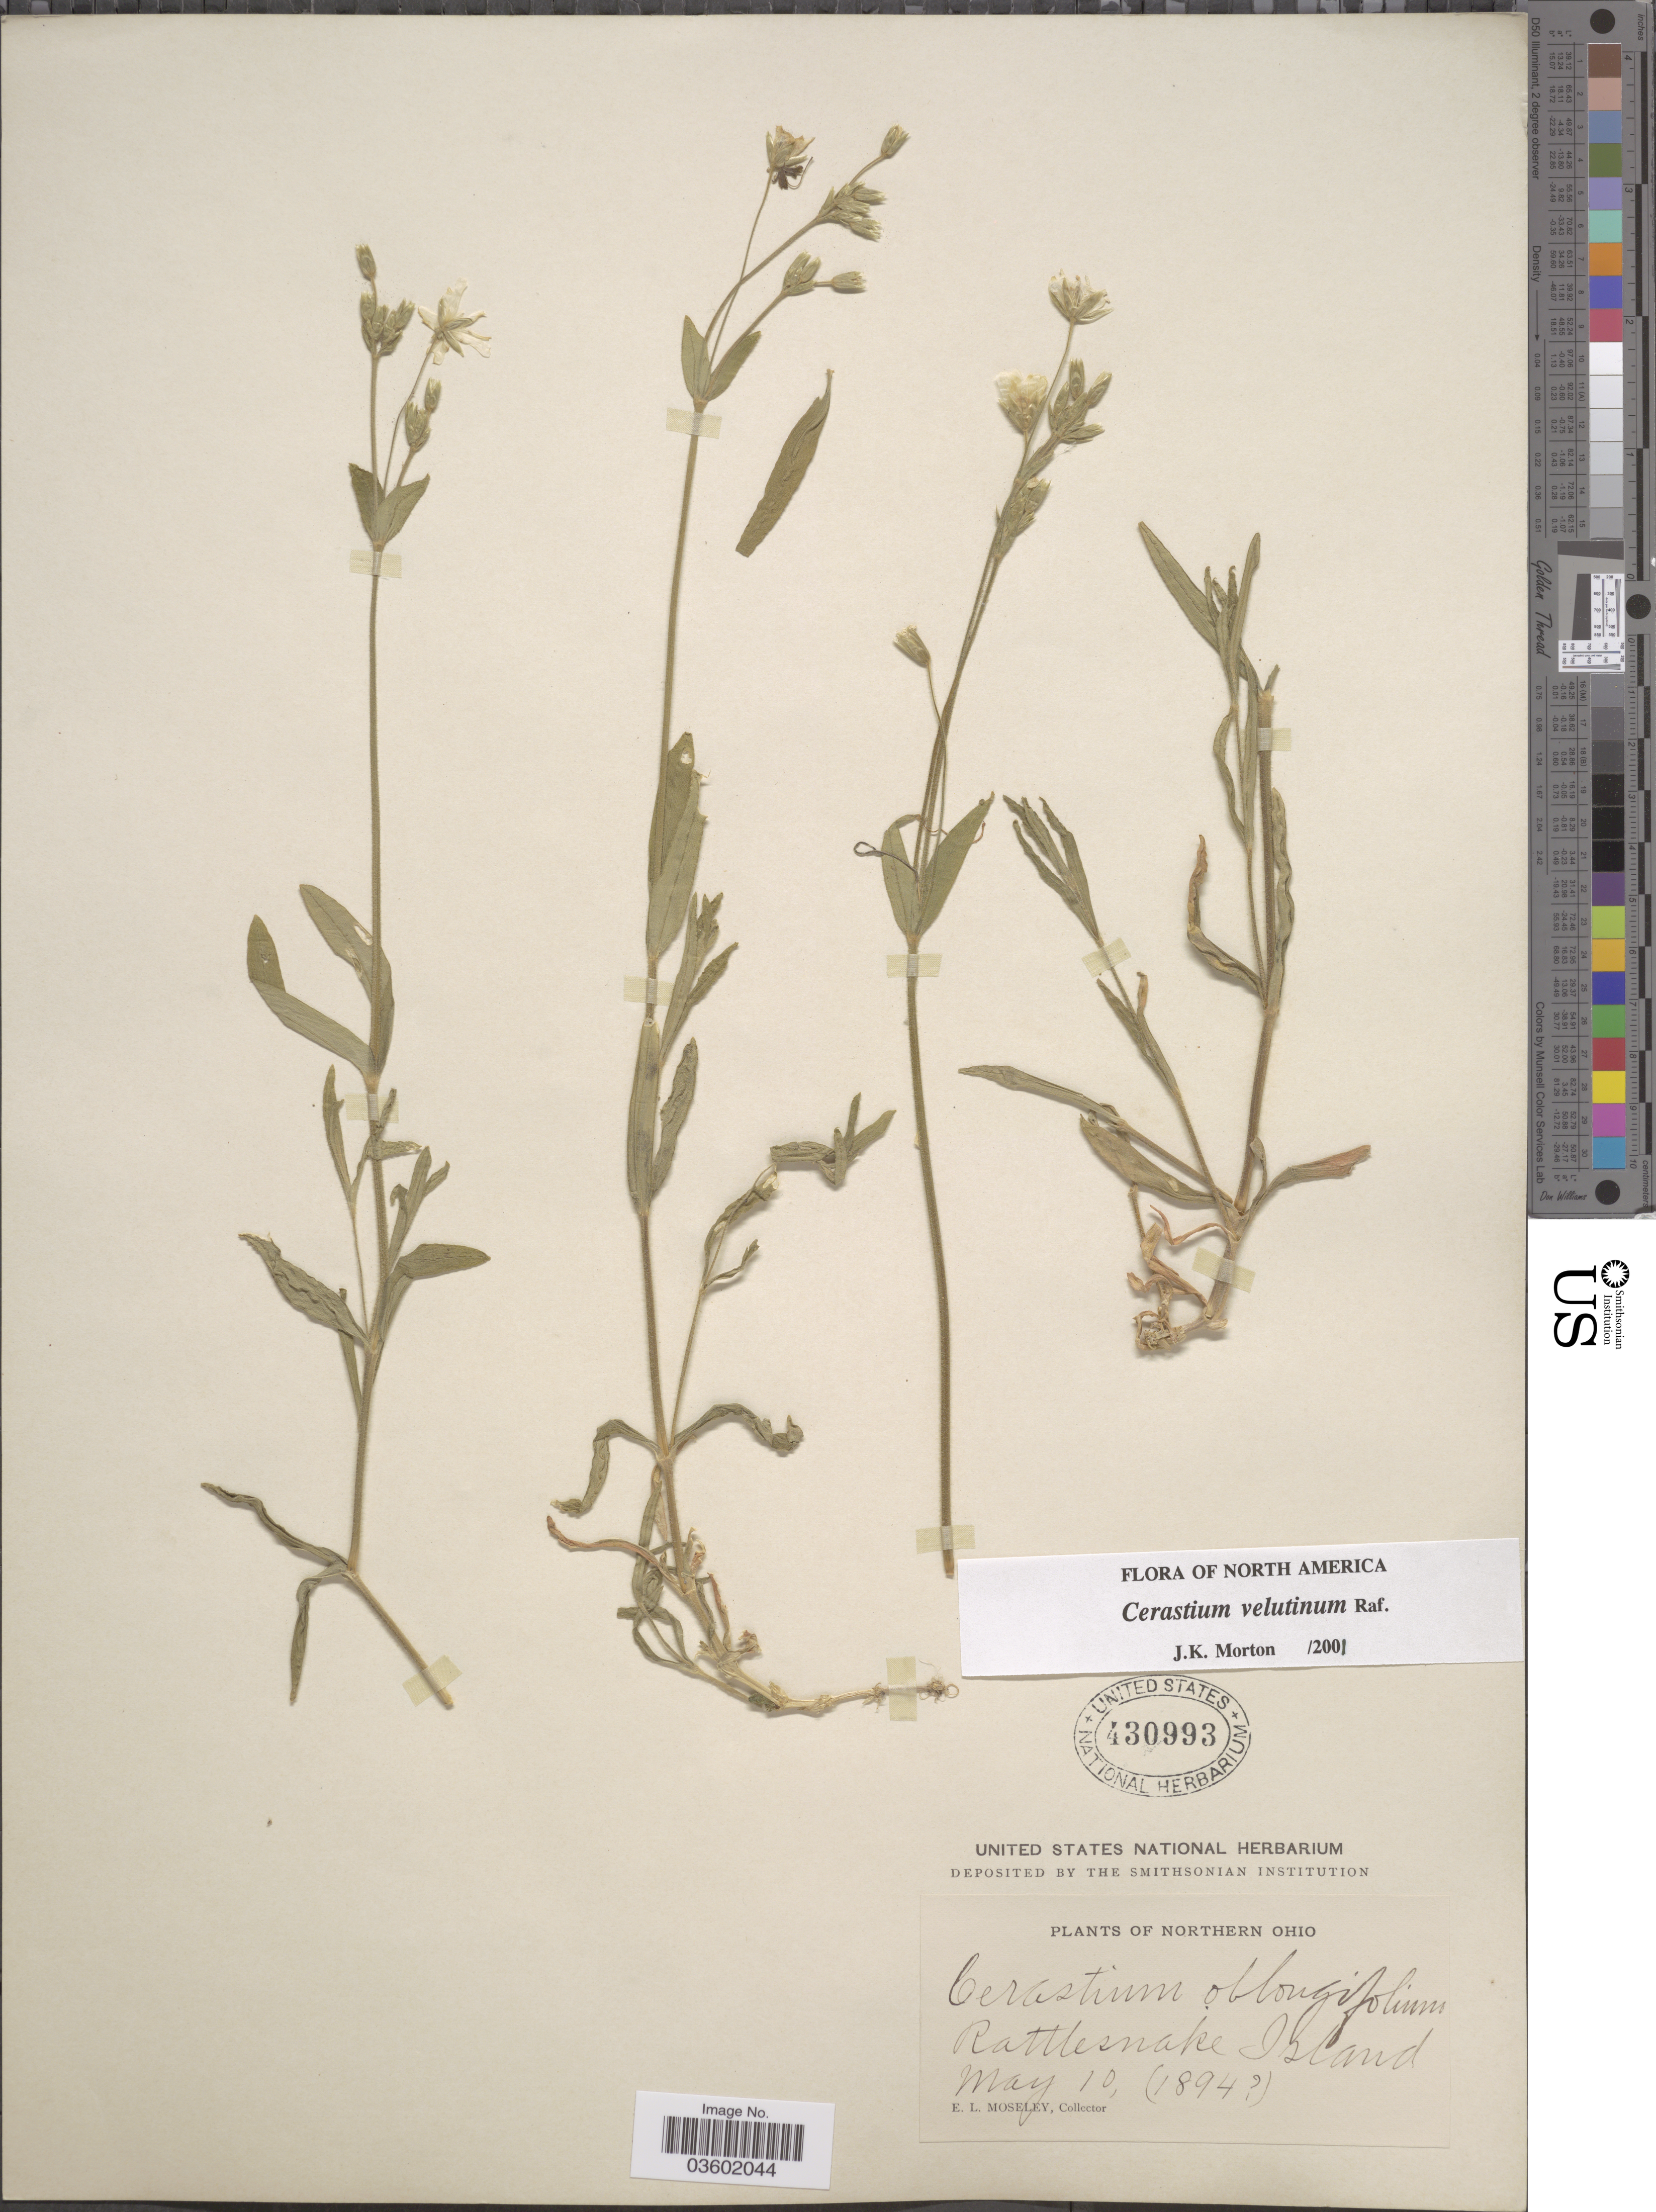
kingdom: Plantae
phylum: Tracheophyta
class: Magnoliopsida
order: Caryophyllales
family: Caryophyllaceae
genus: Cerastium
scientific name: Cerastium velutinum var. velutinum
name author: Raf.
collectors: E. Moseley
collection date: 1894-05-10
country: United States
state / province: Ohio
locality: Northern Ohio. Rattlesnake Island.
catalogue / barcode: US 430993